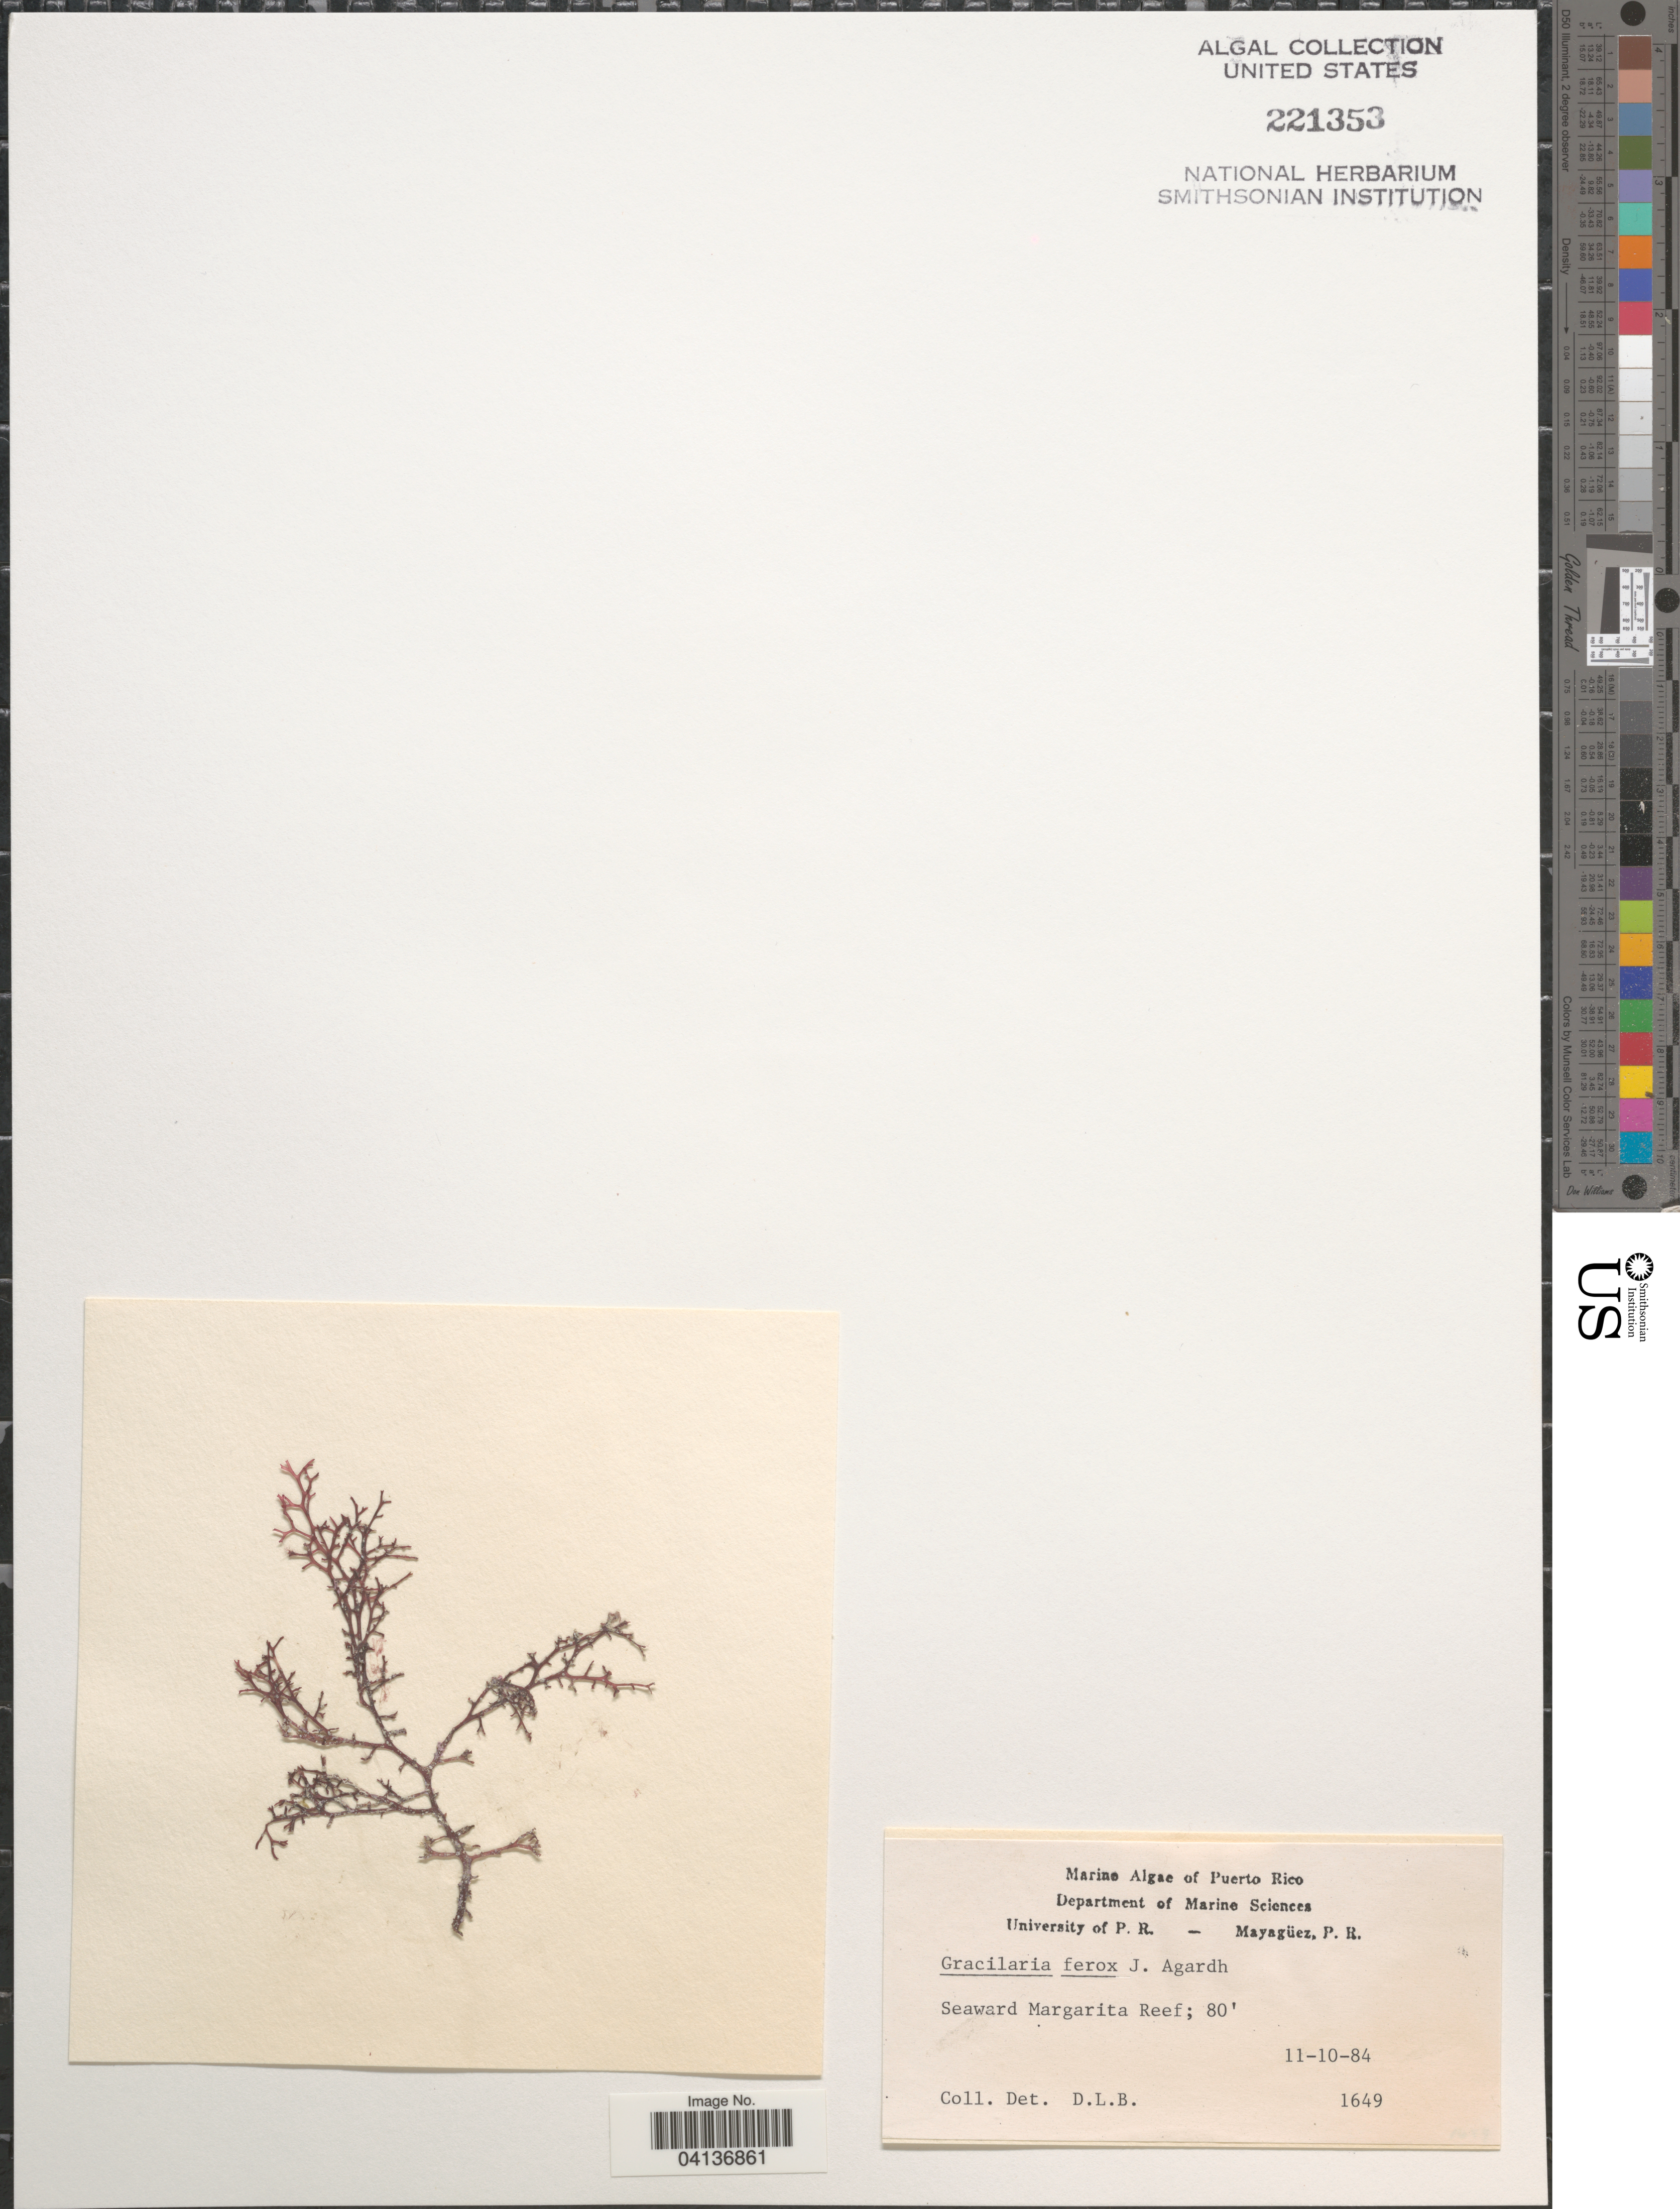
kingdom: Plantae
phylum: Rhodophyta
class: Florideophyceae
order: Gracilariales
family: Gracilariaceae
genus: Gracilaria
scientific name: Gracilaria ferox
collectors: D. L. B.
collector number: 1649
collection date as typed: Transcribed d/m/y: 11/10/84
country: Puerto Rico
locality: Seaward Margarita Reef.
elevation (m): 24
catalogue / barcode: US 221353